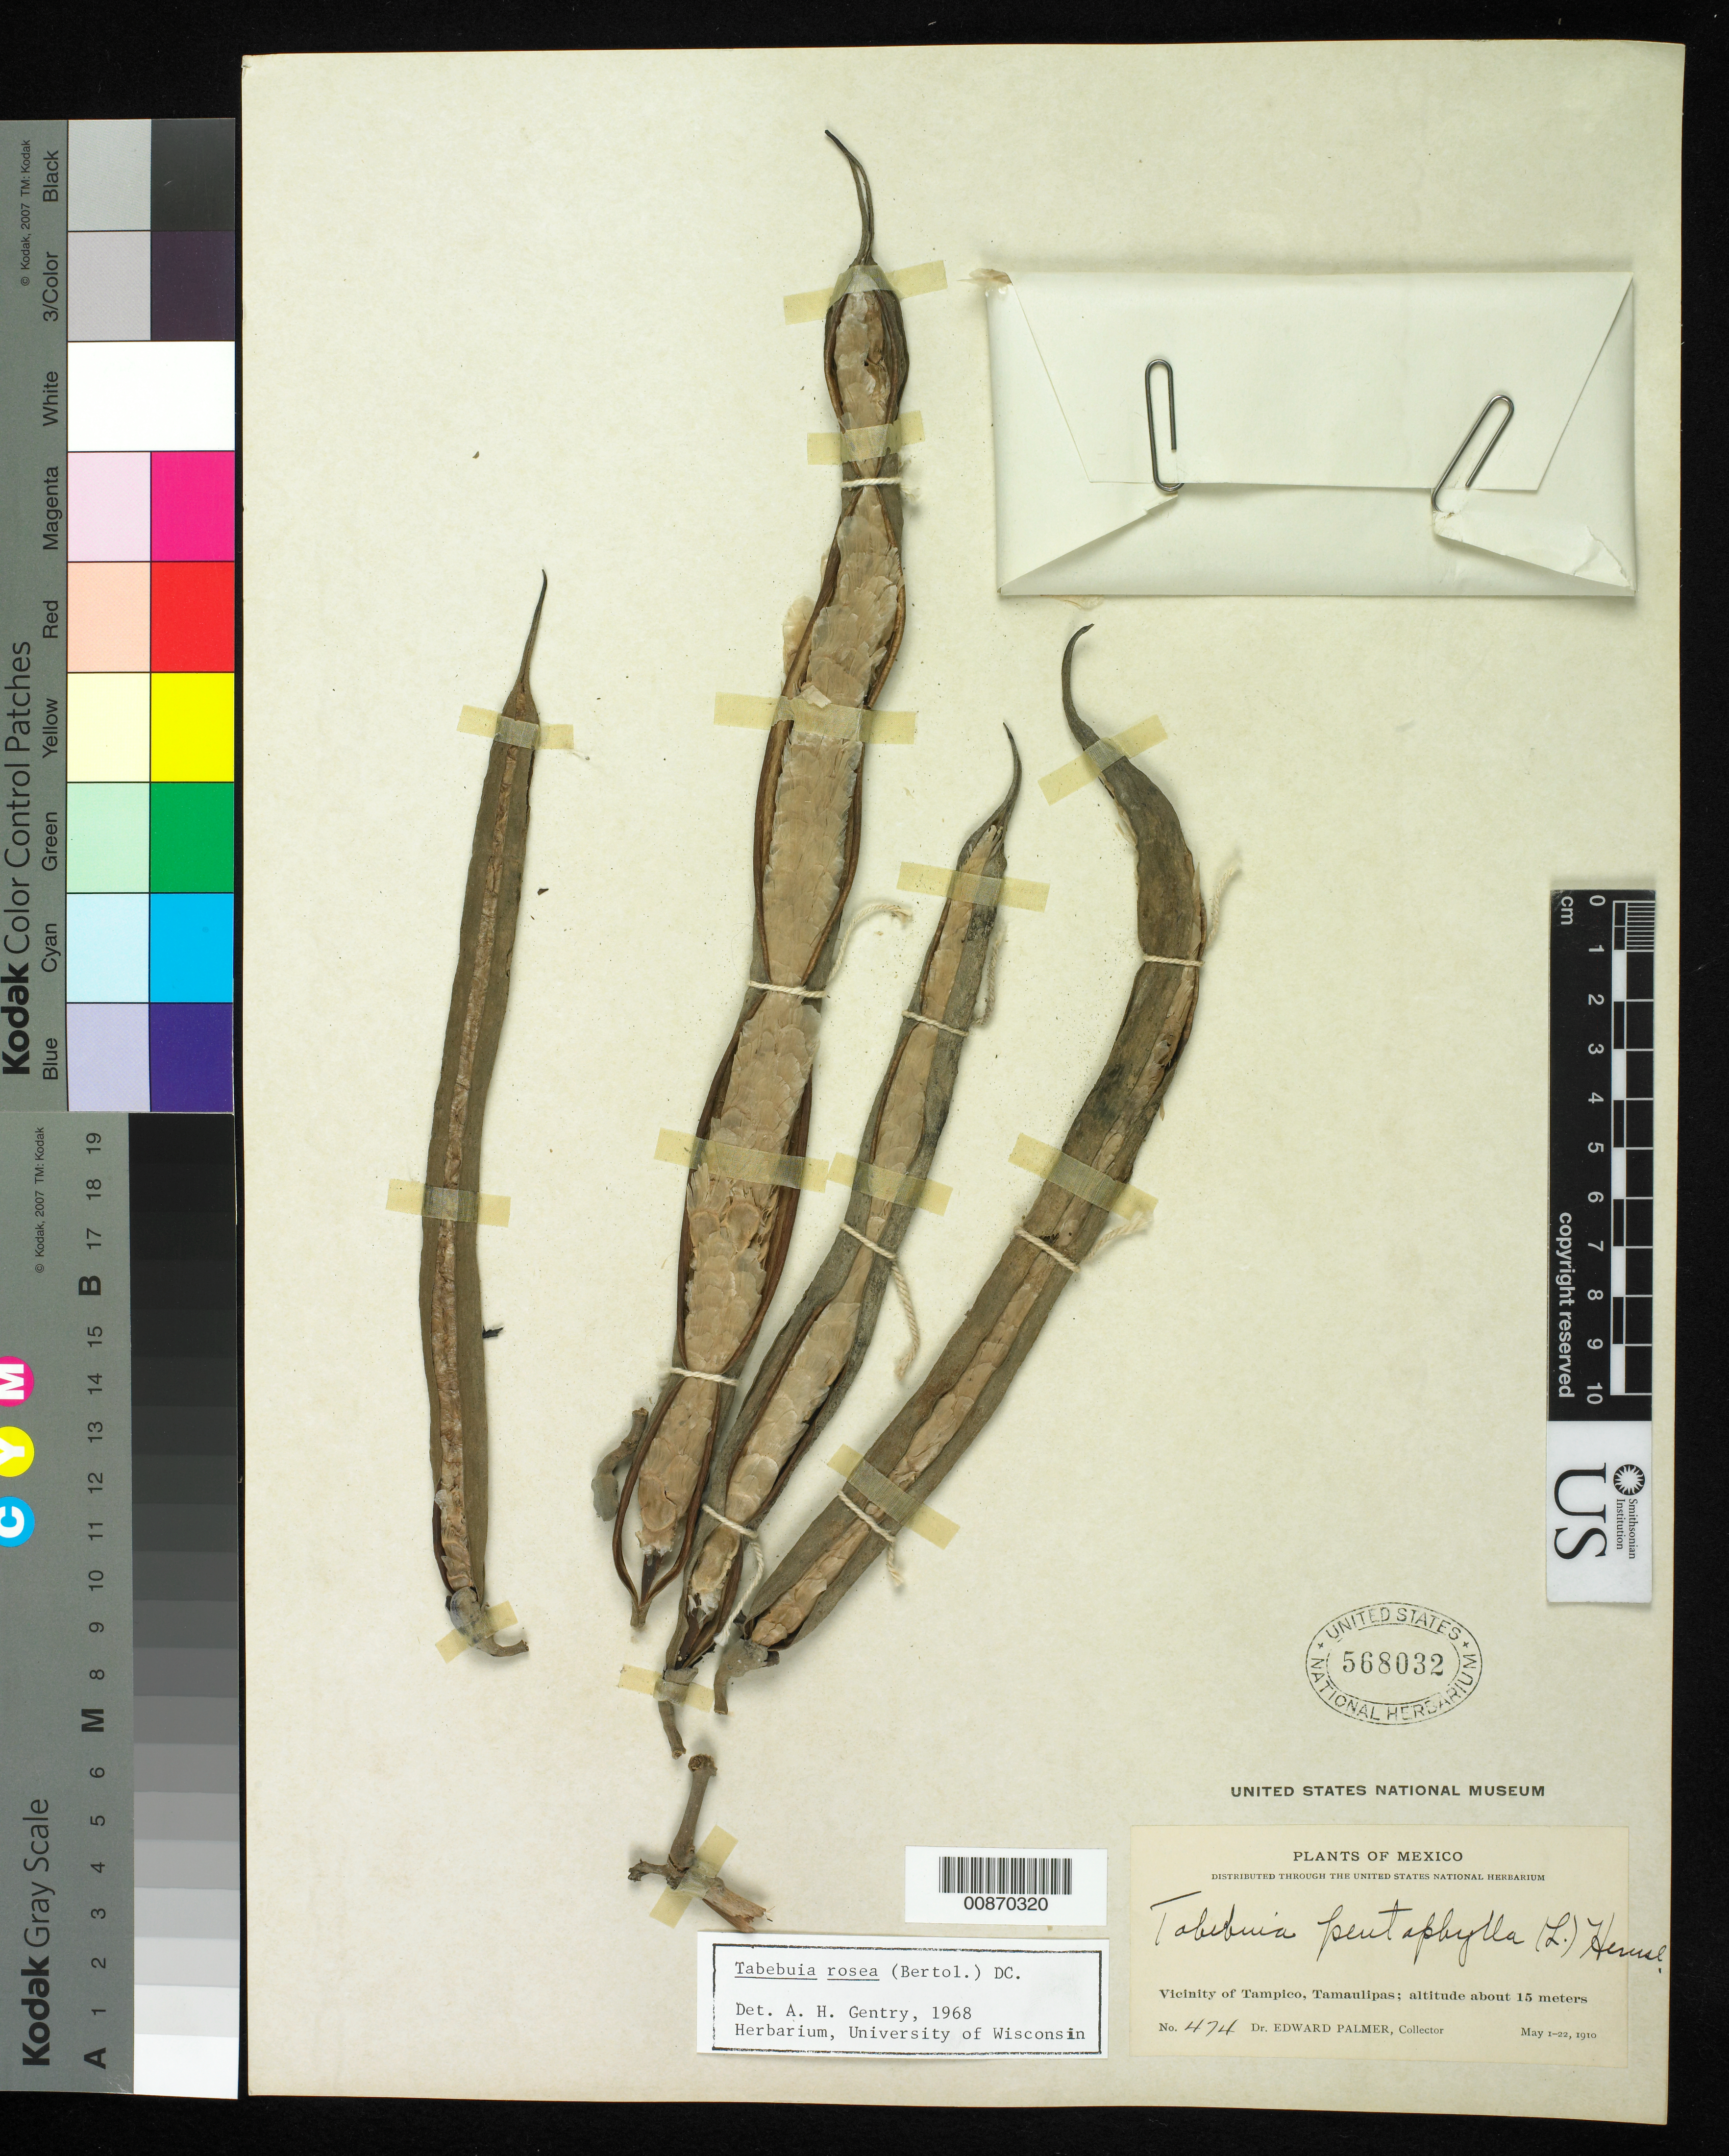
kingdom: Plantae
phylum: Tracheophyta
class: Magnoliopsida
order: Lamiales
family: Bignoniaceae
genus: Tabebuia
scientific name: Tabebuia rosea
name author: (Bertol.) DC.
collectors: E. Palmer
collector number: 474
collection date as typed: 01 May 1910 to 22 May 1910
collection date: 1910-05-01/1910-05-22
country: Mexico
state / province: Tamaulipas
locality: Vicinity of Tampico, Tamaulipas.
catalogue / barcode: US 568032